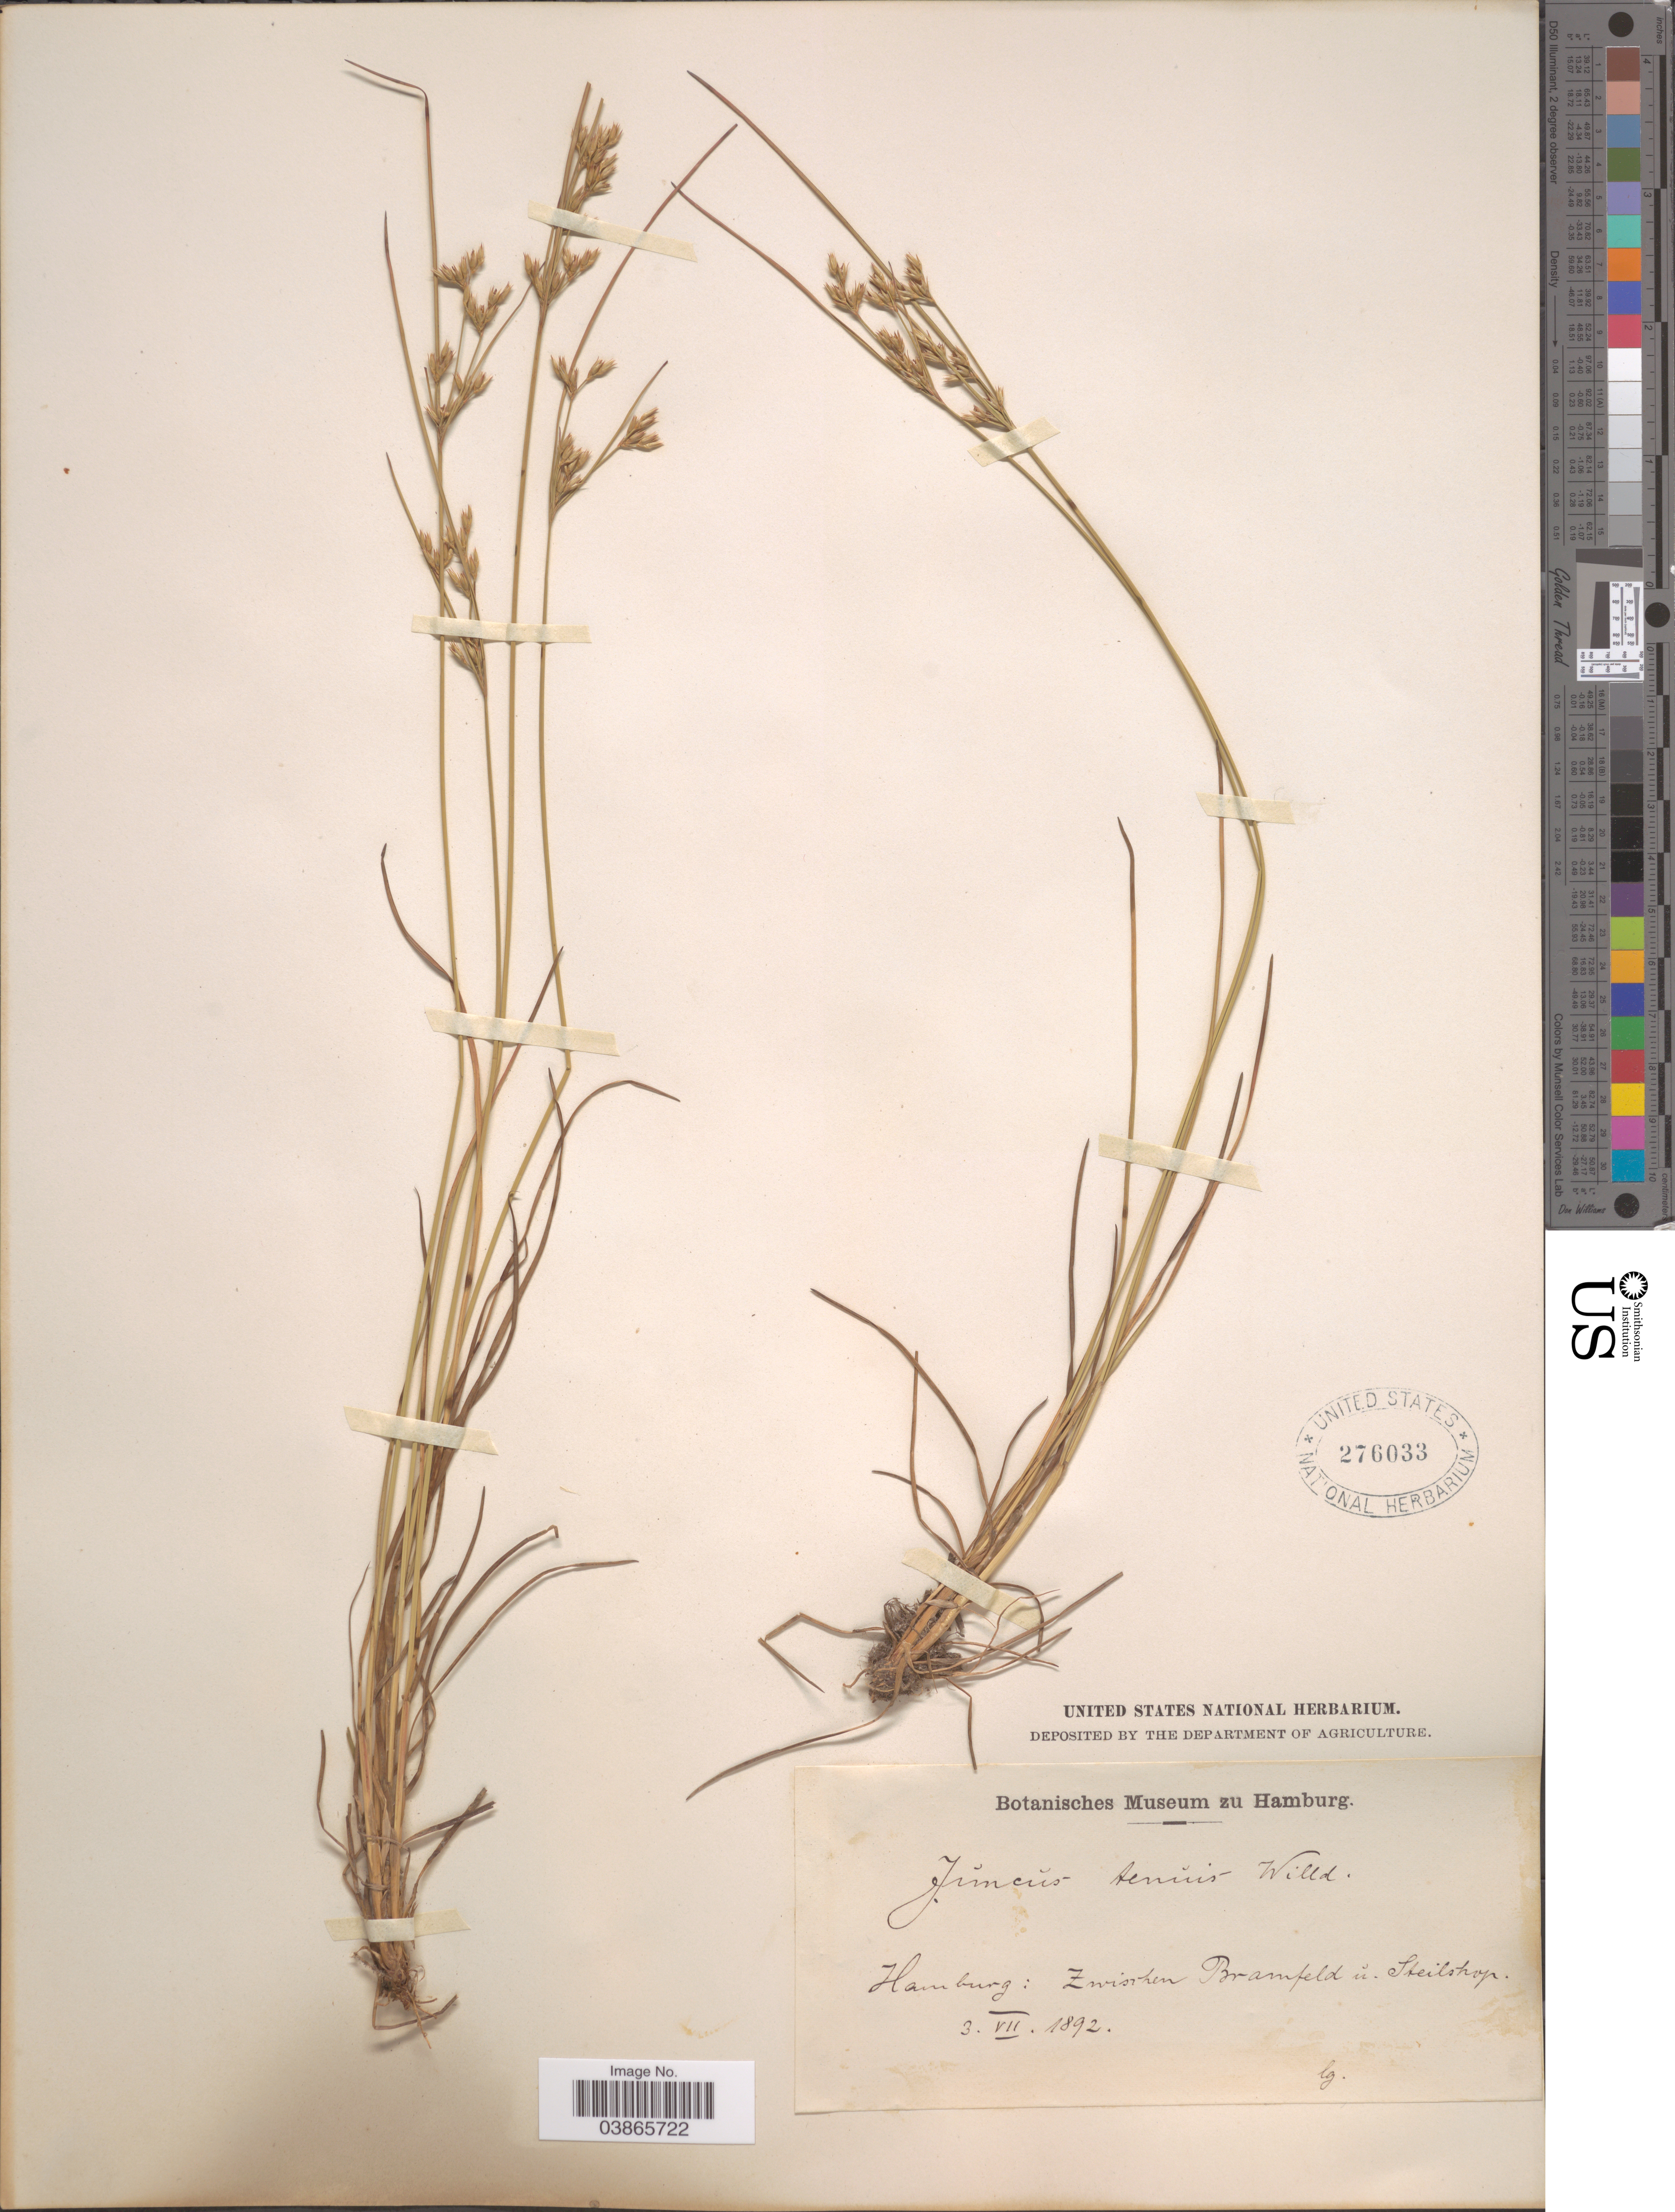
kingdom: Plantae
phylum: Tracheophyta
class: Liliopsida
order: Poales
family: Juncaceae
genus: Juncus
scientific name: Juncus tenuis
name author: Willd.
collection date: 1892-07-03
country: Germany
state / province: Hamburg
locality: Zwischen Bramfeld u. Steilshop. [interpreted]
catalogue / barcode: US 276033